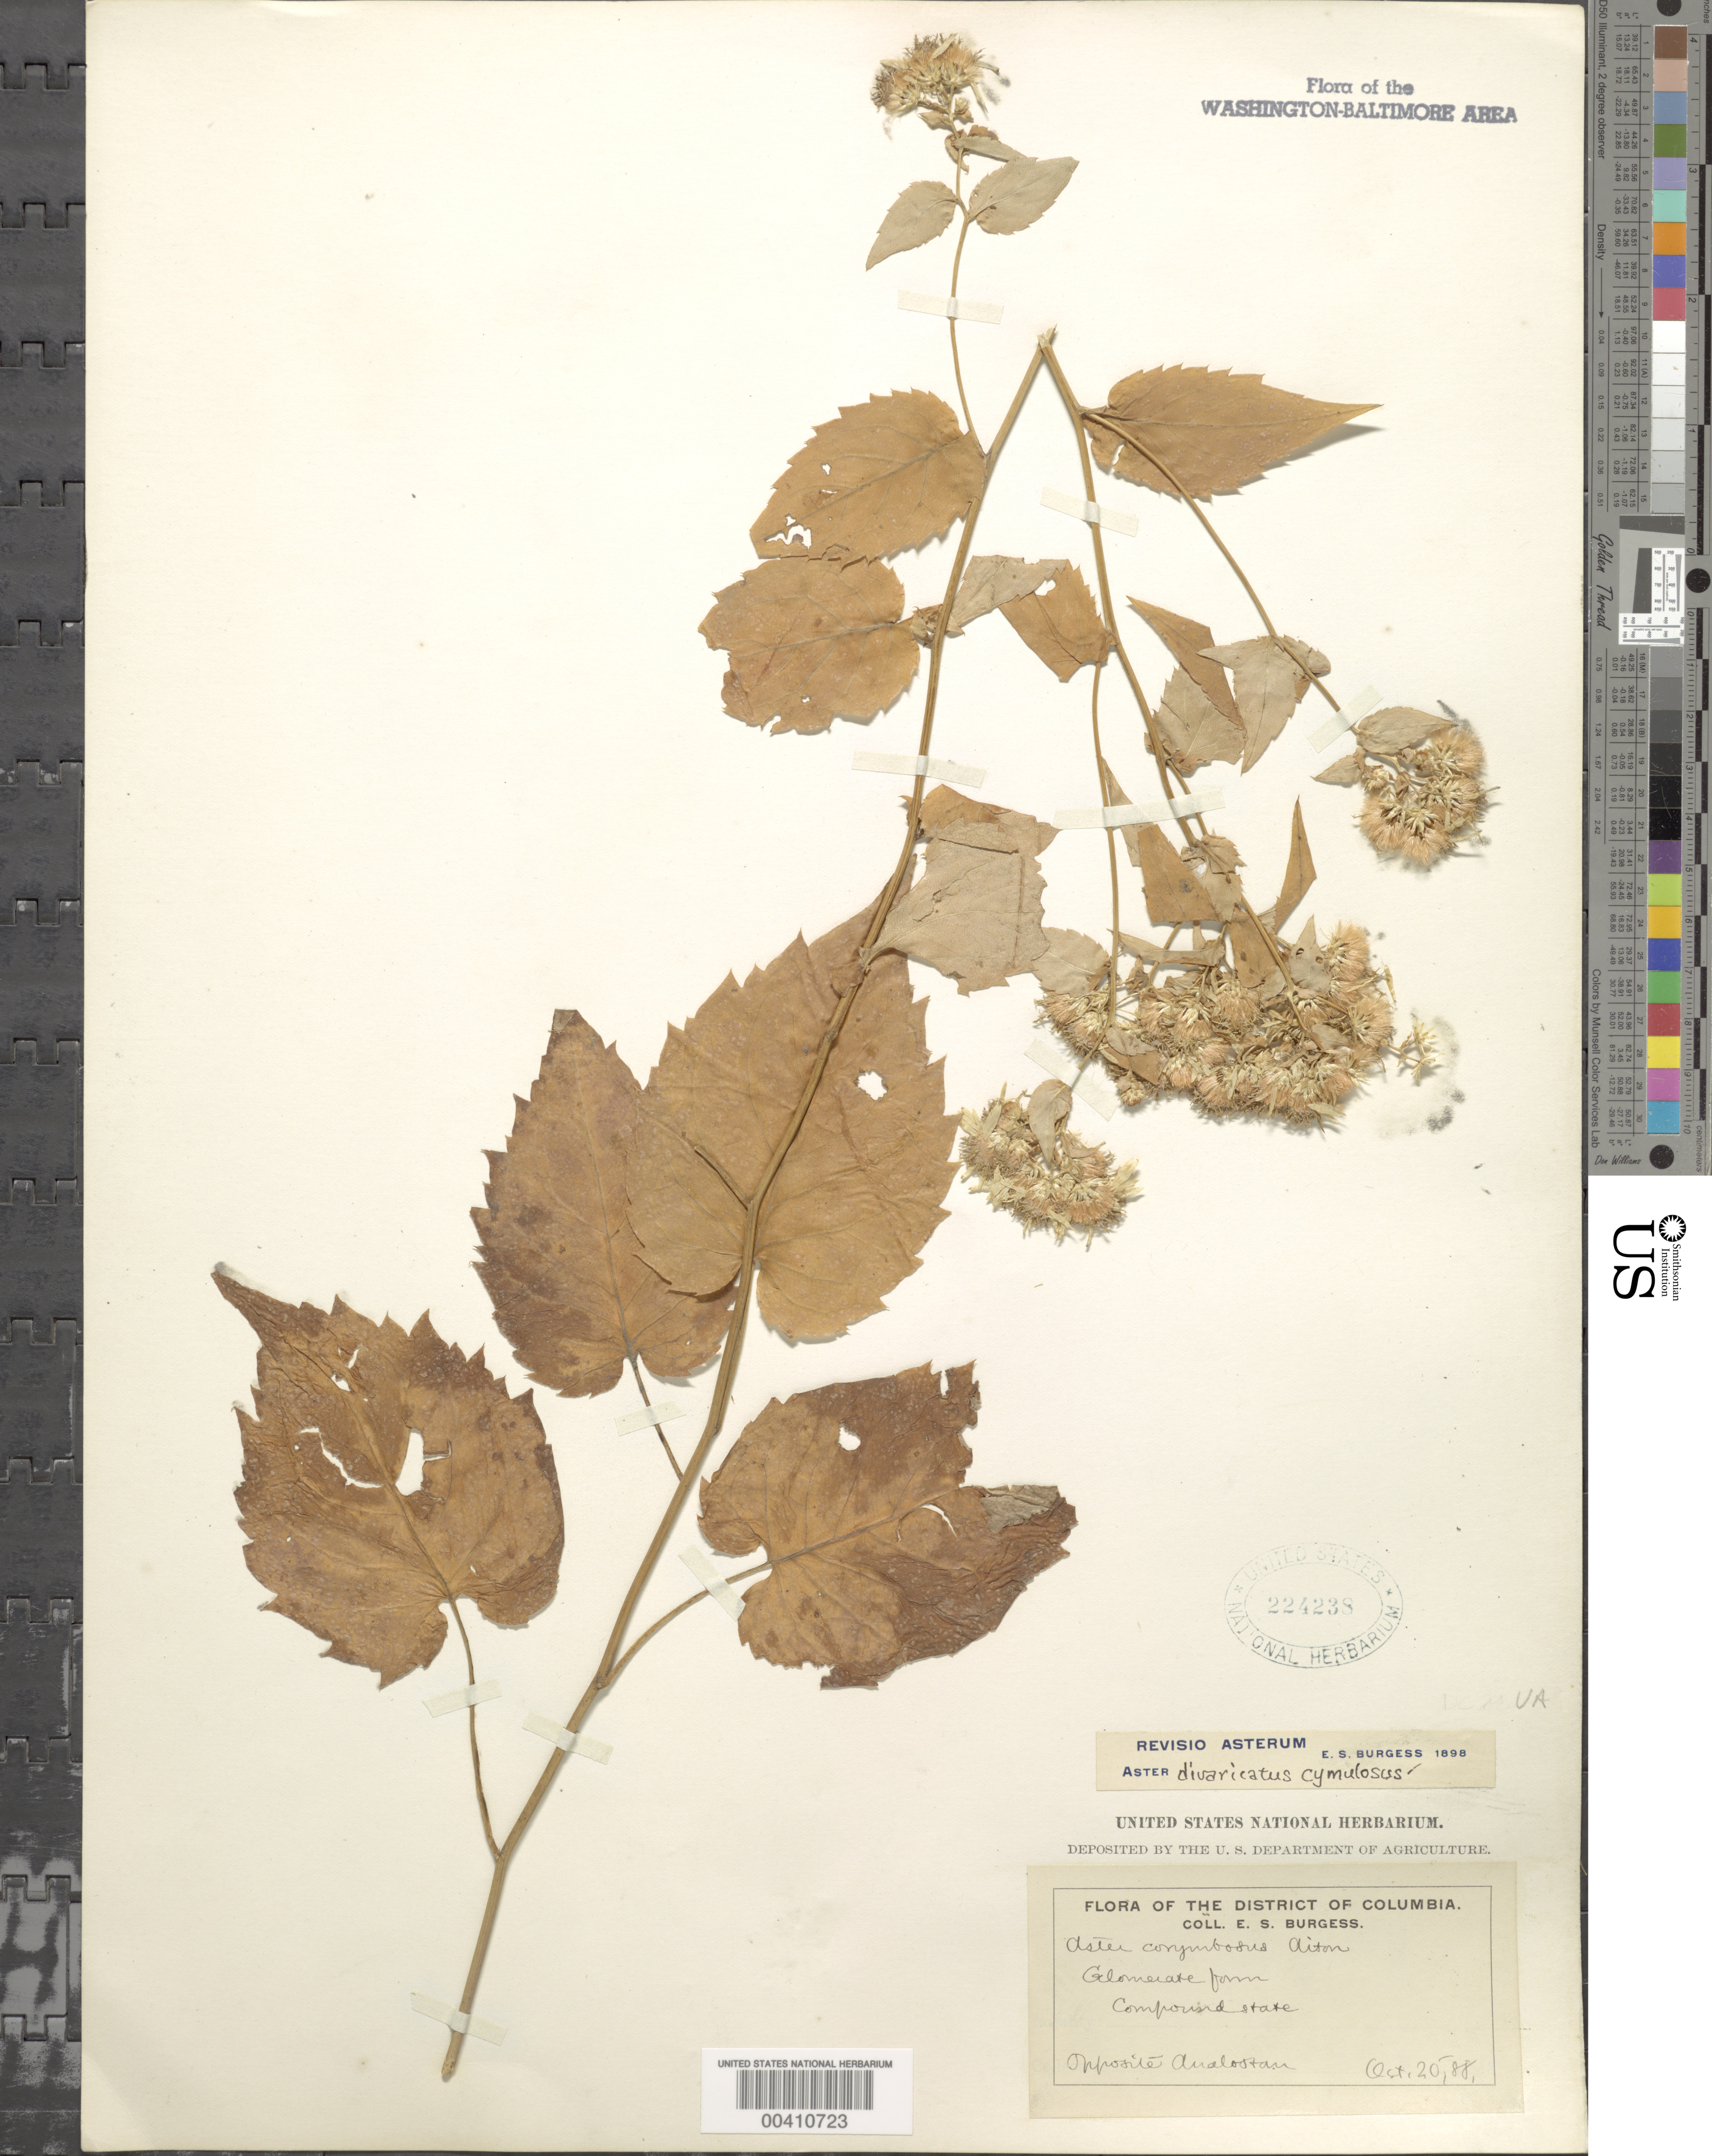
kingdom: Plantae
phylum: Tracheophyta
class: Magnoliopsida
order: Asterales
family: Asteraceae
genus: Eurybia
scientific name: Eurybia divaricata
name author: (L.) G.L. Nesom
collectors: E. Burgess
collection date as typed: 20 Oct 1888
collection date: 1888-10-20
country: United States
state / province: District of Columbia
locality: opposite Roosevelt Island (Analostan)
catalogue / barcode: US 224238